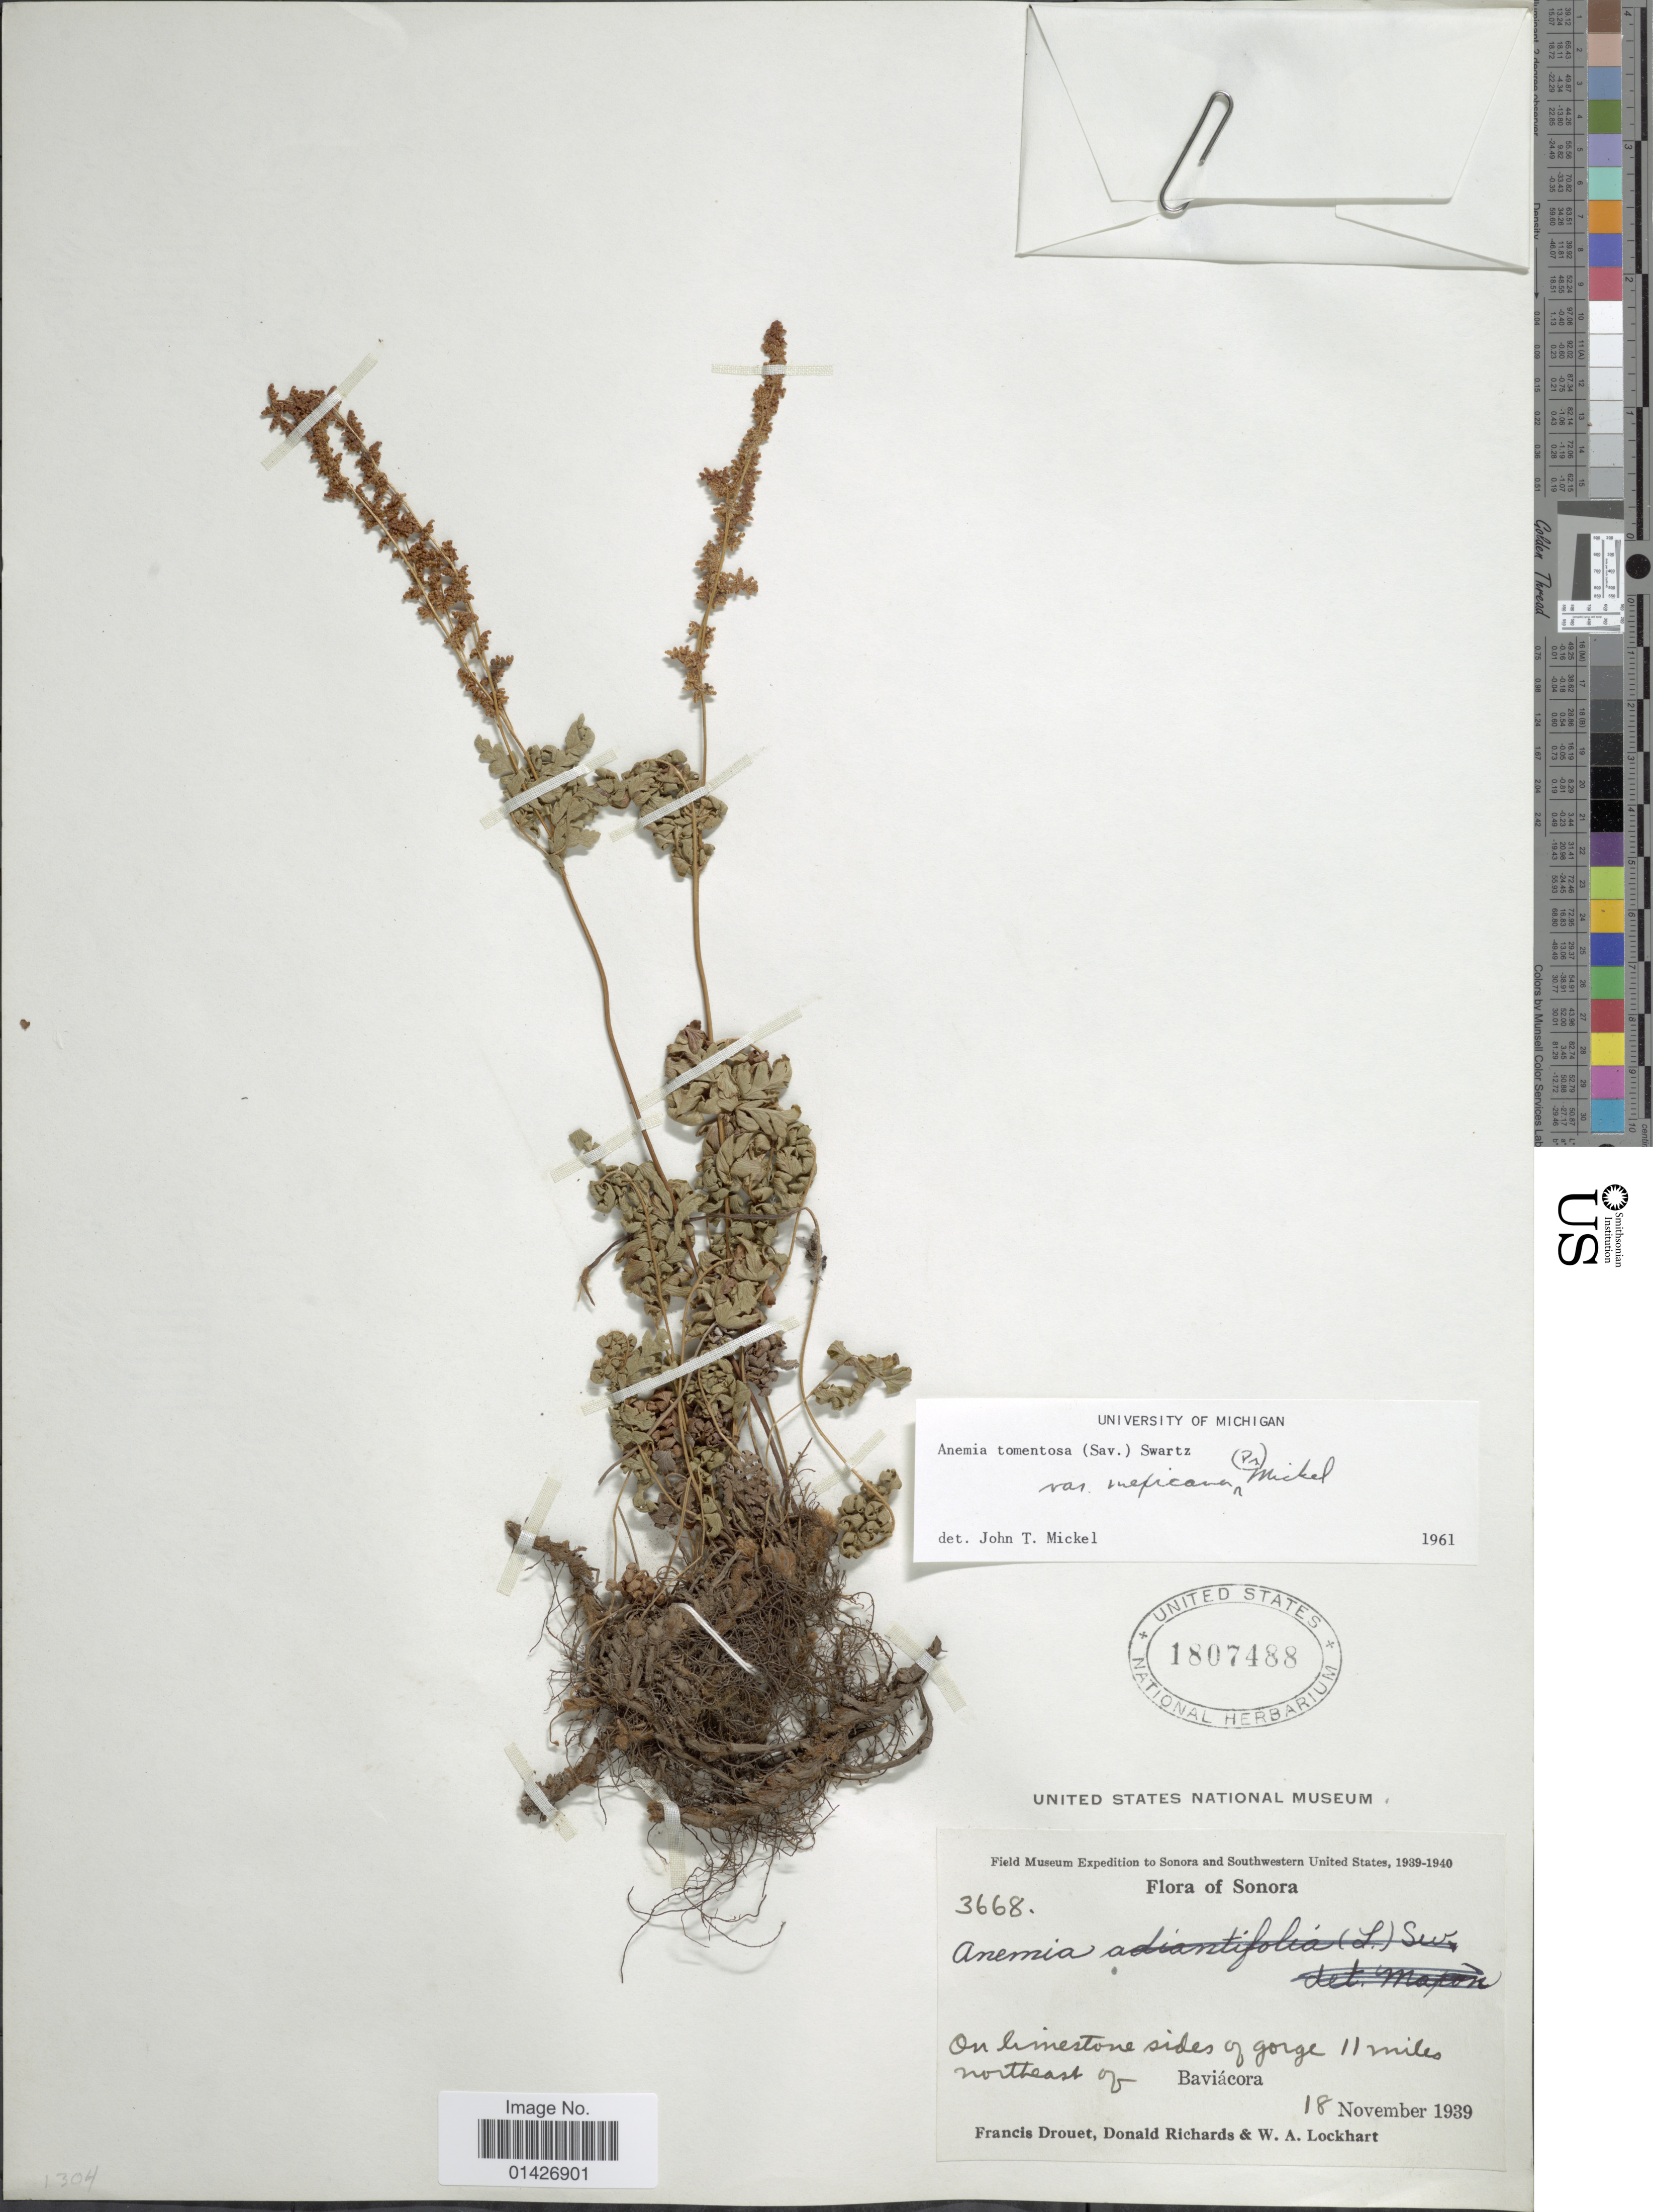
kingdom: Plantae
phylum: Tracheophyta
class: Polypodiopsida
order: Schizaeales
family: Anemiaceae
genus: Anemia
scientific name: Anemia tomentosa var. mexicana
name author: (C. Presl) Mickel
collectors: F. E. Drouet, D. Richards & W. Lockhart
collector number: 3668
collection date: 1939-11-18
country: Mexico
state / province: Sonora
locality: On limestone sides of gorge 11 miles northeast of Baviácora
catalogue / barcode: US 1807488